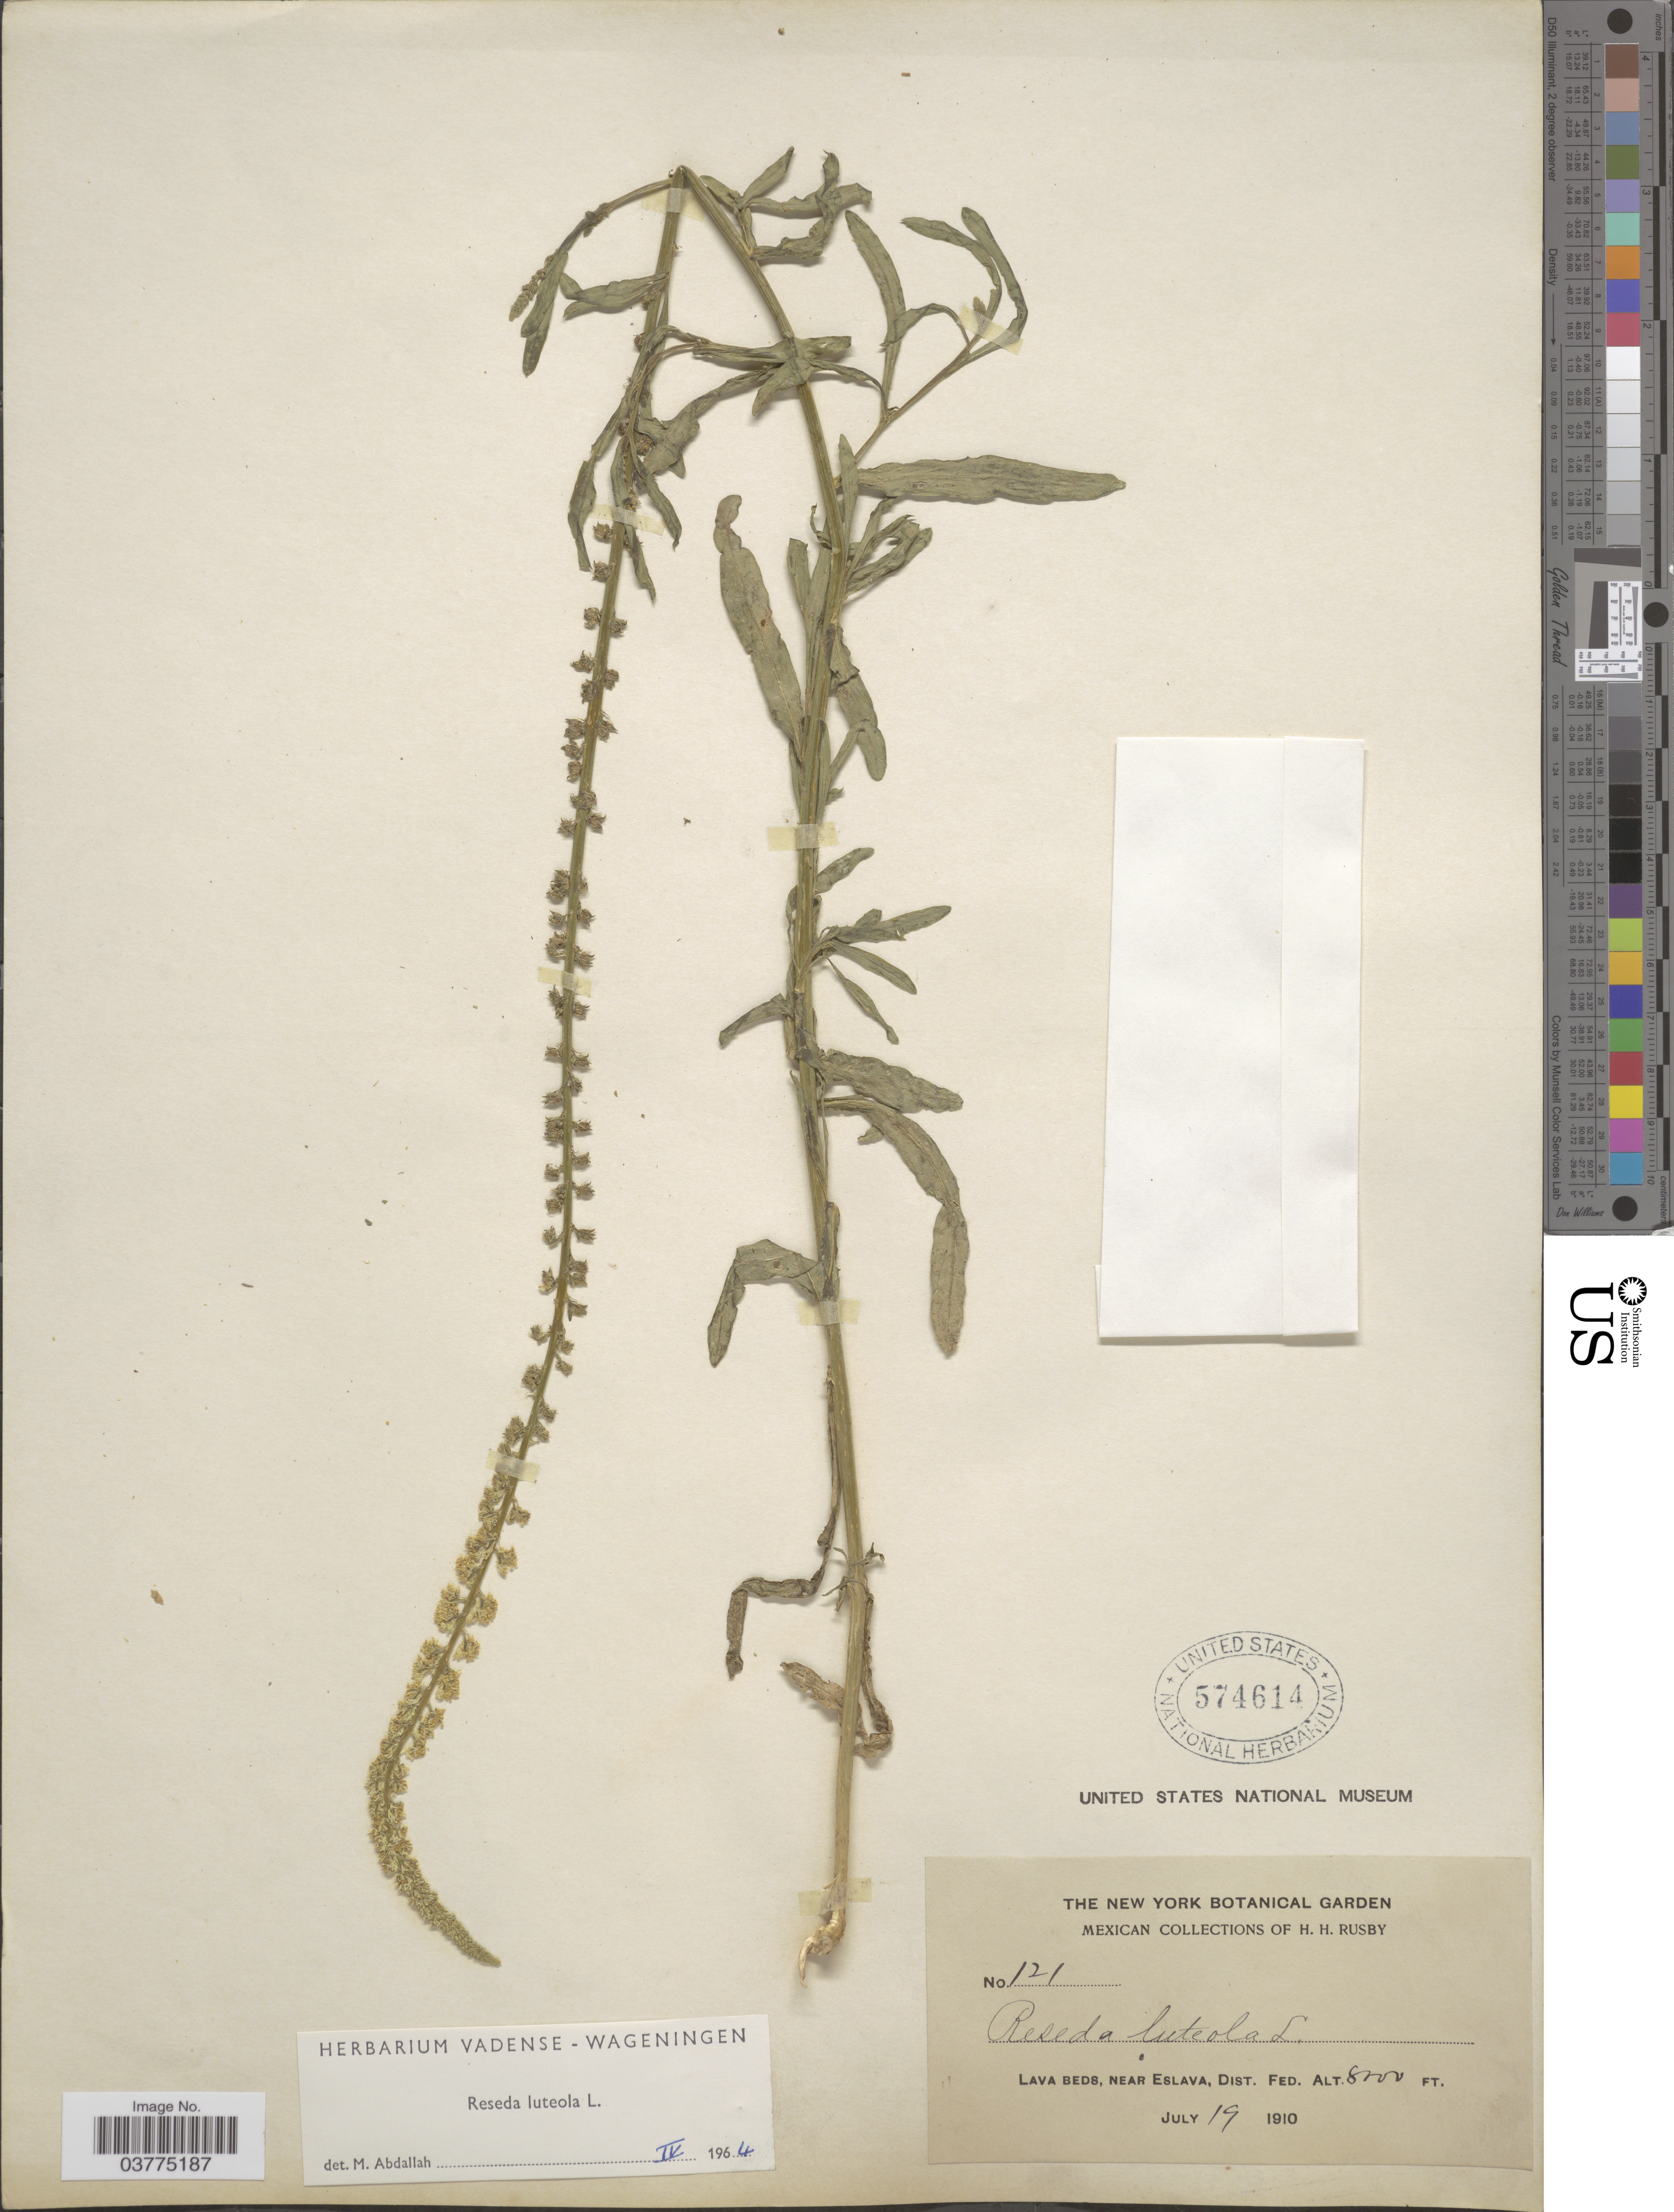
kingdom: Plantae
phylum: Tracheophyta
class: Magnoliopsida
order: Brassicales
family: Resedaceae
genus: Reseda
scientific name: Reseda luteola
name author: L.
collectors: H. H. Rusby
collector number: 121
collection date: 1910-07-19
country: Mexico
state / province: Distrito Federal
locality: Lava beds, near Eslava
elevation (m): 2438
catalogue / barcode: US 574614